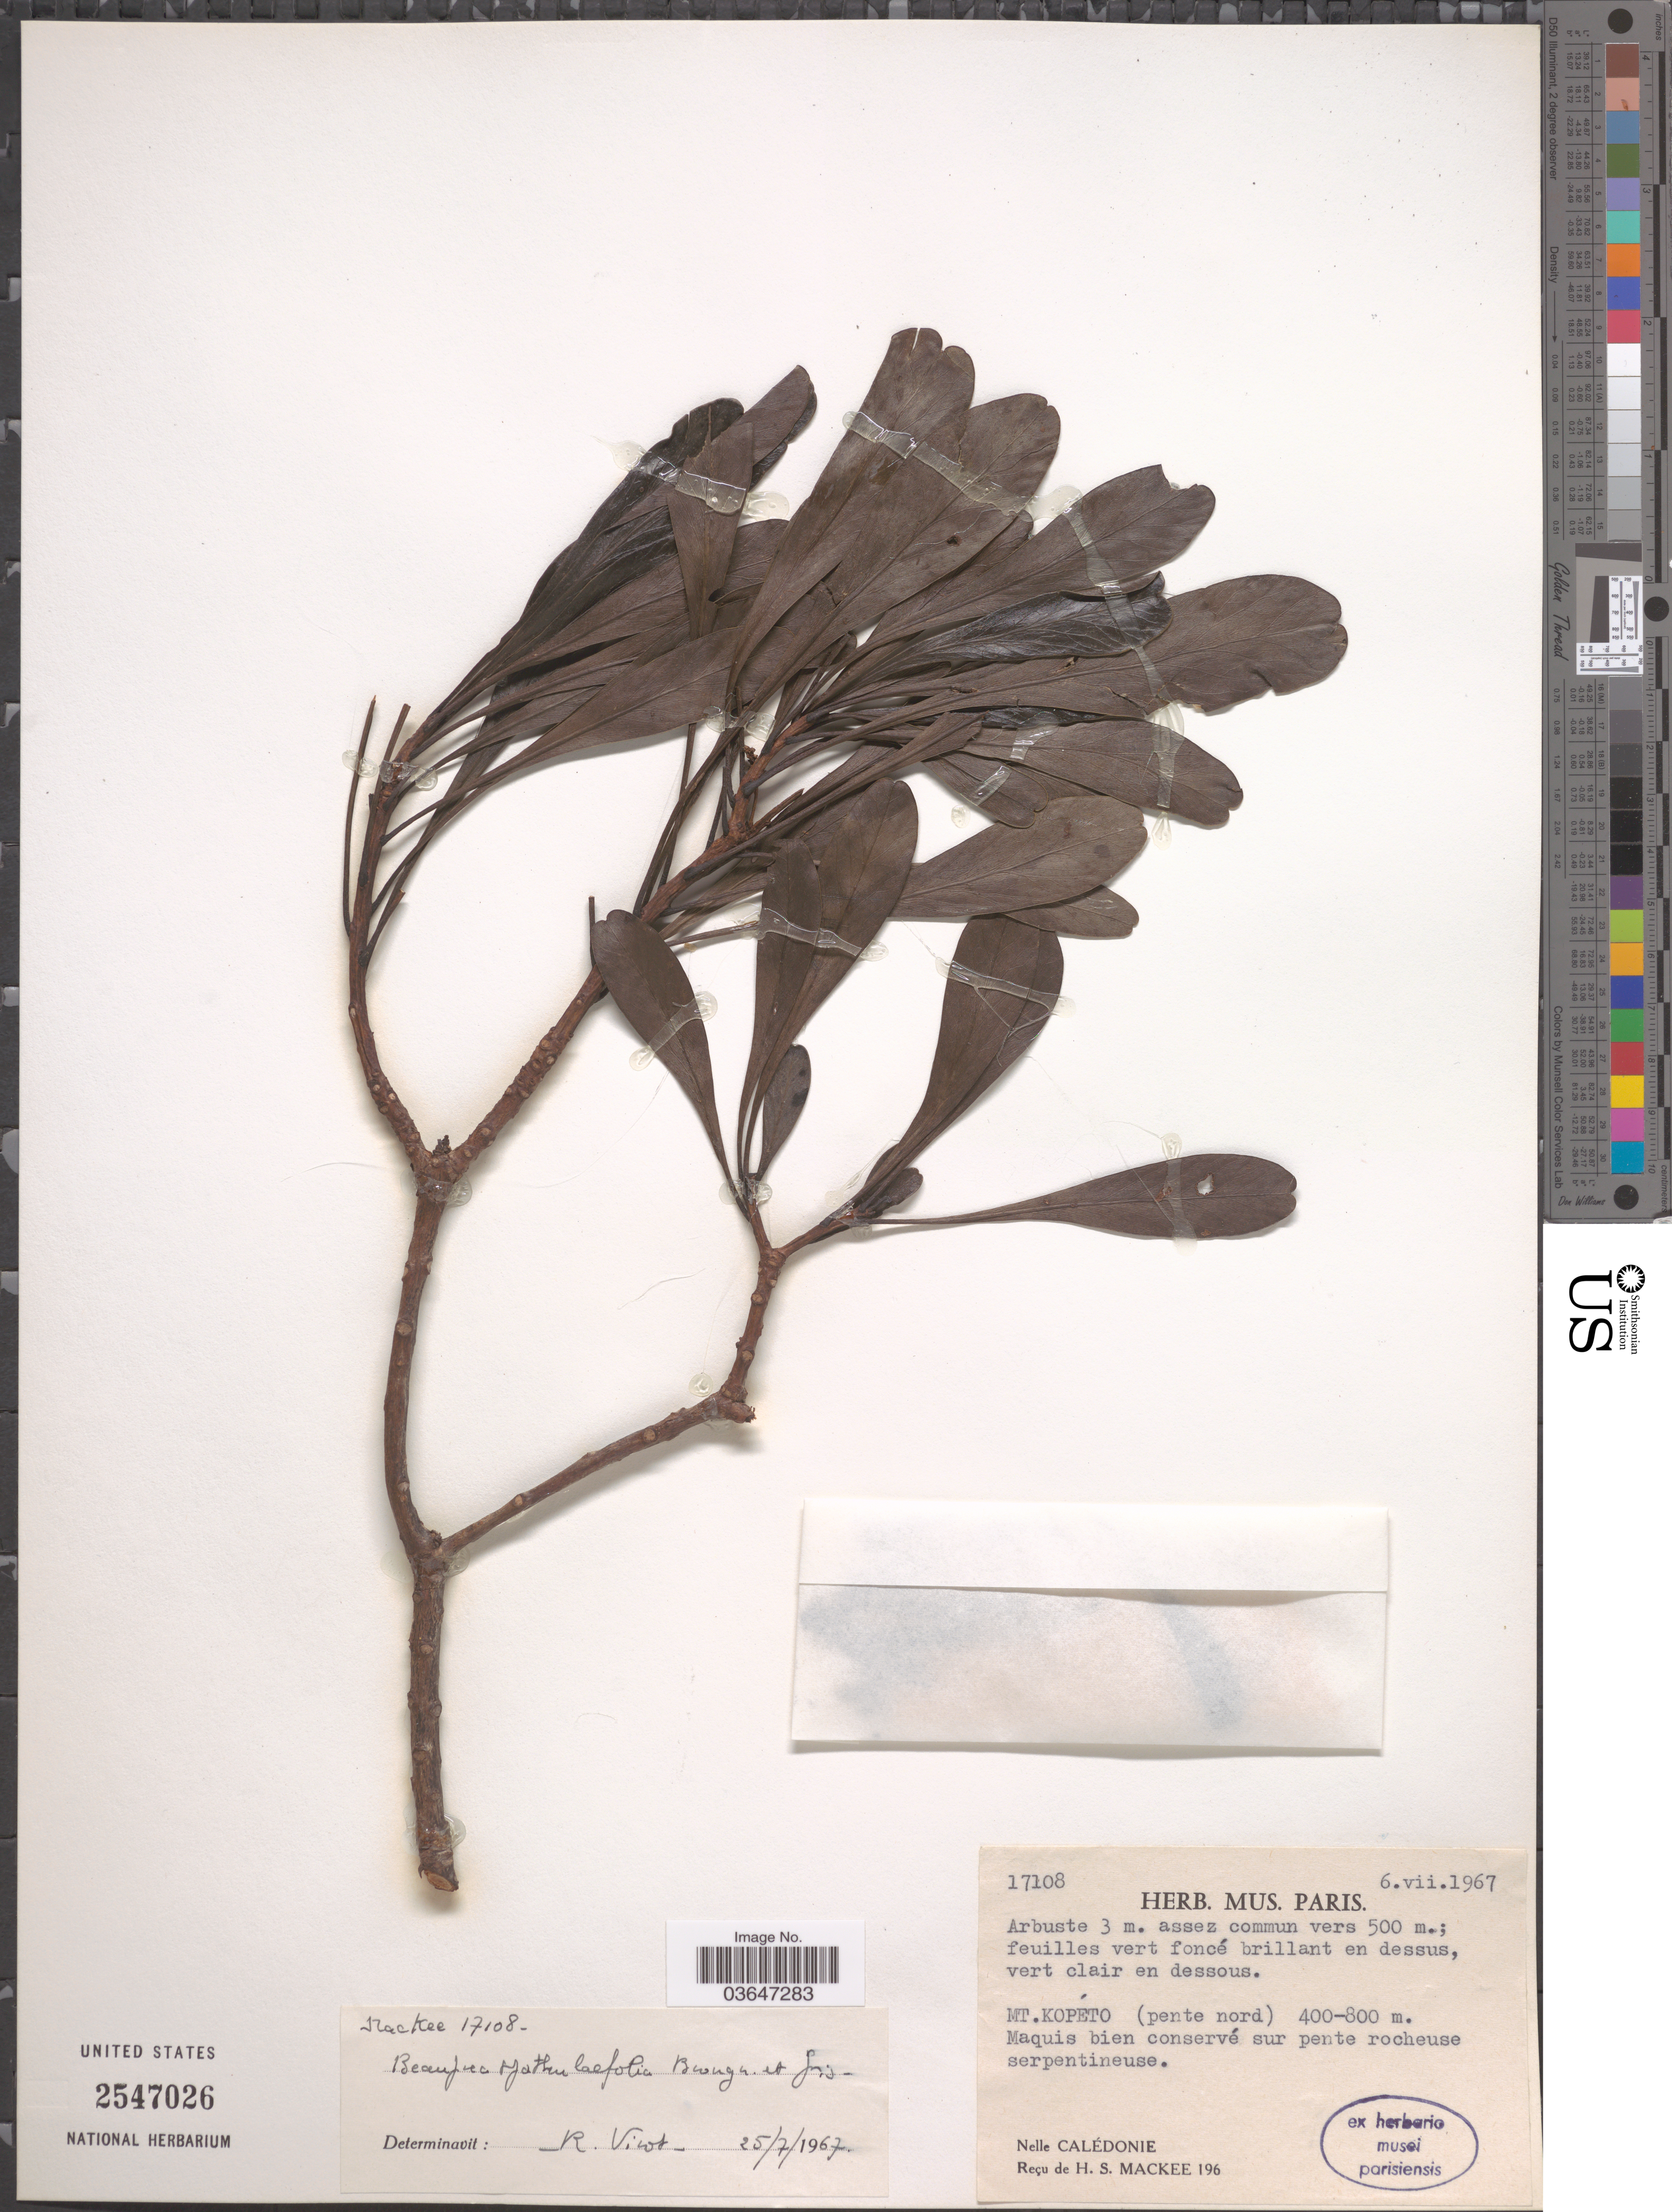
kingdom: Plantae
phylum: Tracheophyta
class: Magnoliopsida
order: Proteales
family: Proteaceae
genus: Beauprea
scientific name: Beauprea spathulifolia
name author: Brongn. & Gris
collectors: H. Mackee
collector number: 17108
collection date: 1967-07-06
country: New Caledonia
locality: Mt. Kopéto (pente nord).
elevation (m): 400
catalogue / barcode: US 2547026